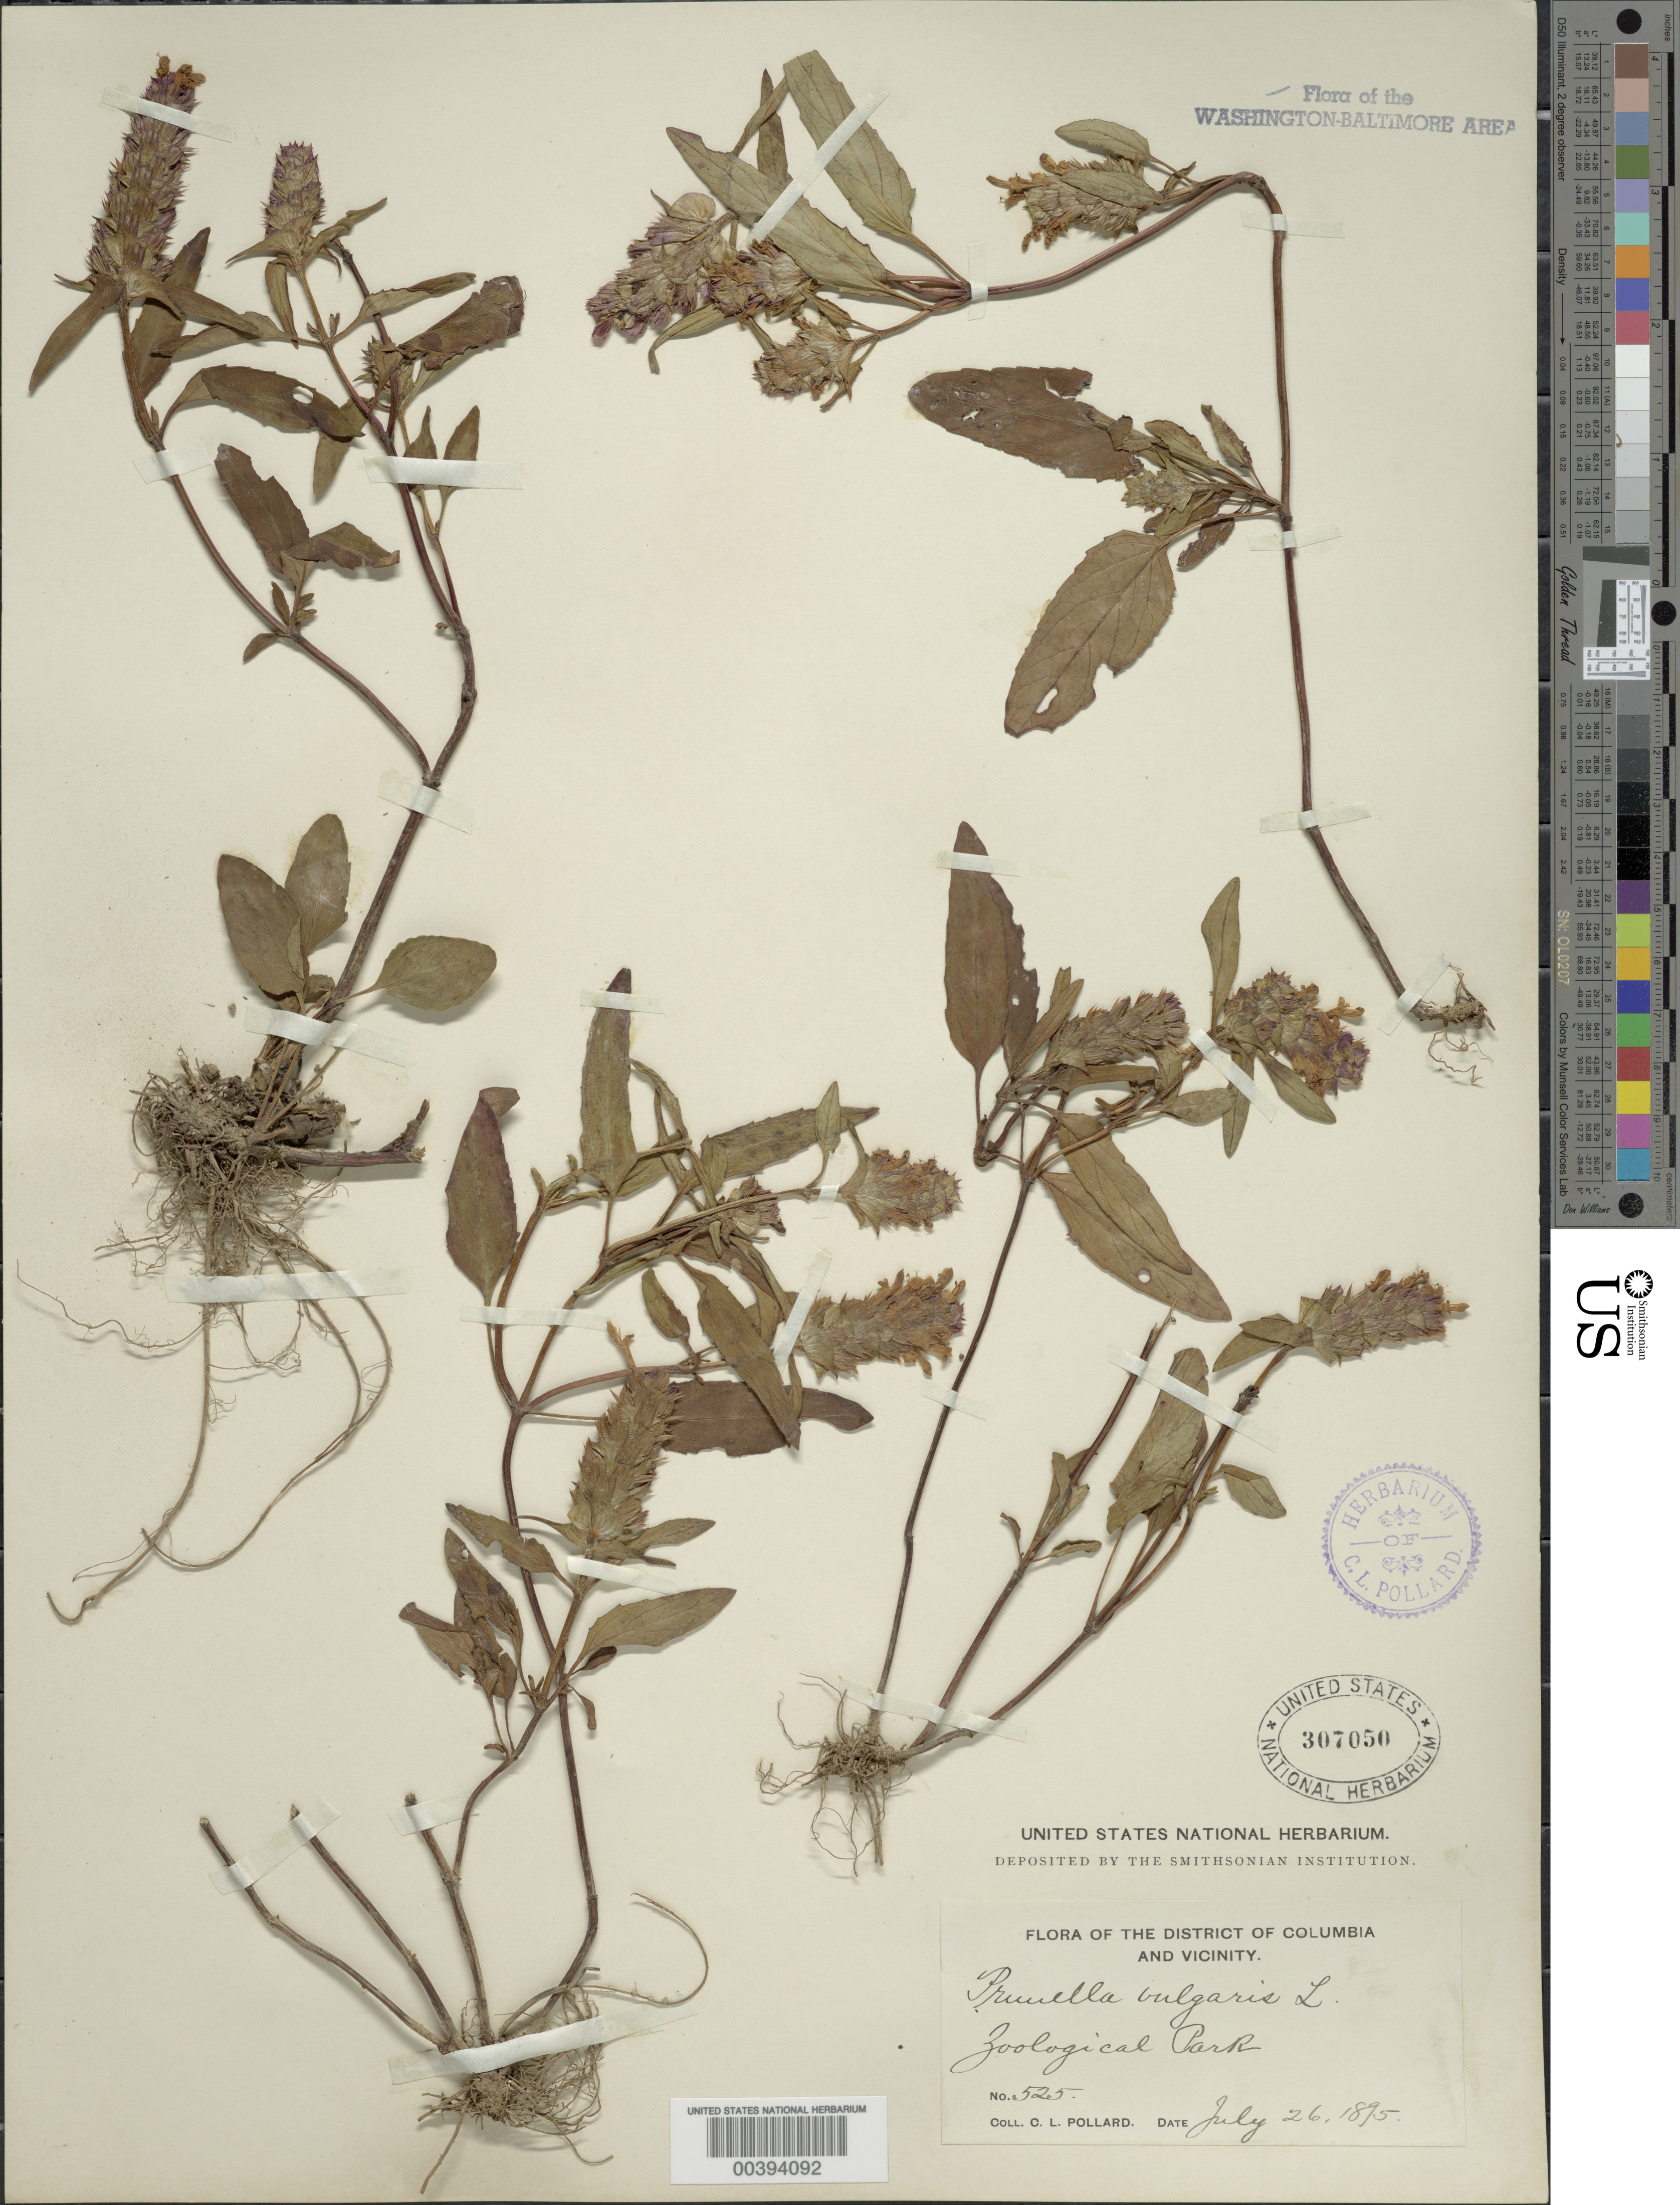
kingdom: Plantae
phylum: Tracheophyta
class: Magnoliopsida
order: Lamiales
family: Lamiaceae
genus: Prunella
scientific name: Prunella vulgaris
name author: L.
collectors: C. L. Pollard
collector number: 525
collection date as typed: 26 Jul 1895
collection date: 1895-07-26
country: United States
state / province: District of Columbia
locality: Zoological Park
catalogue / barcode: US 307050